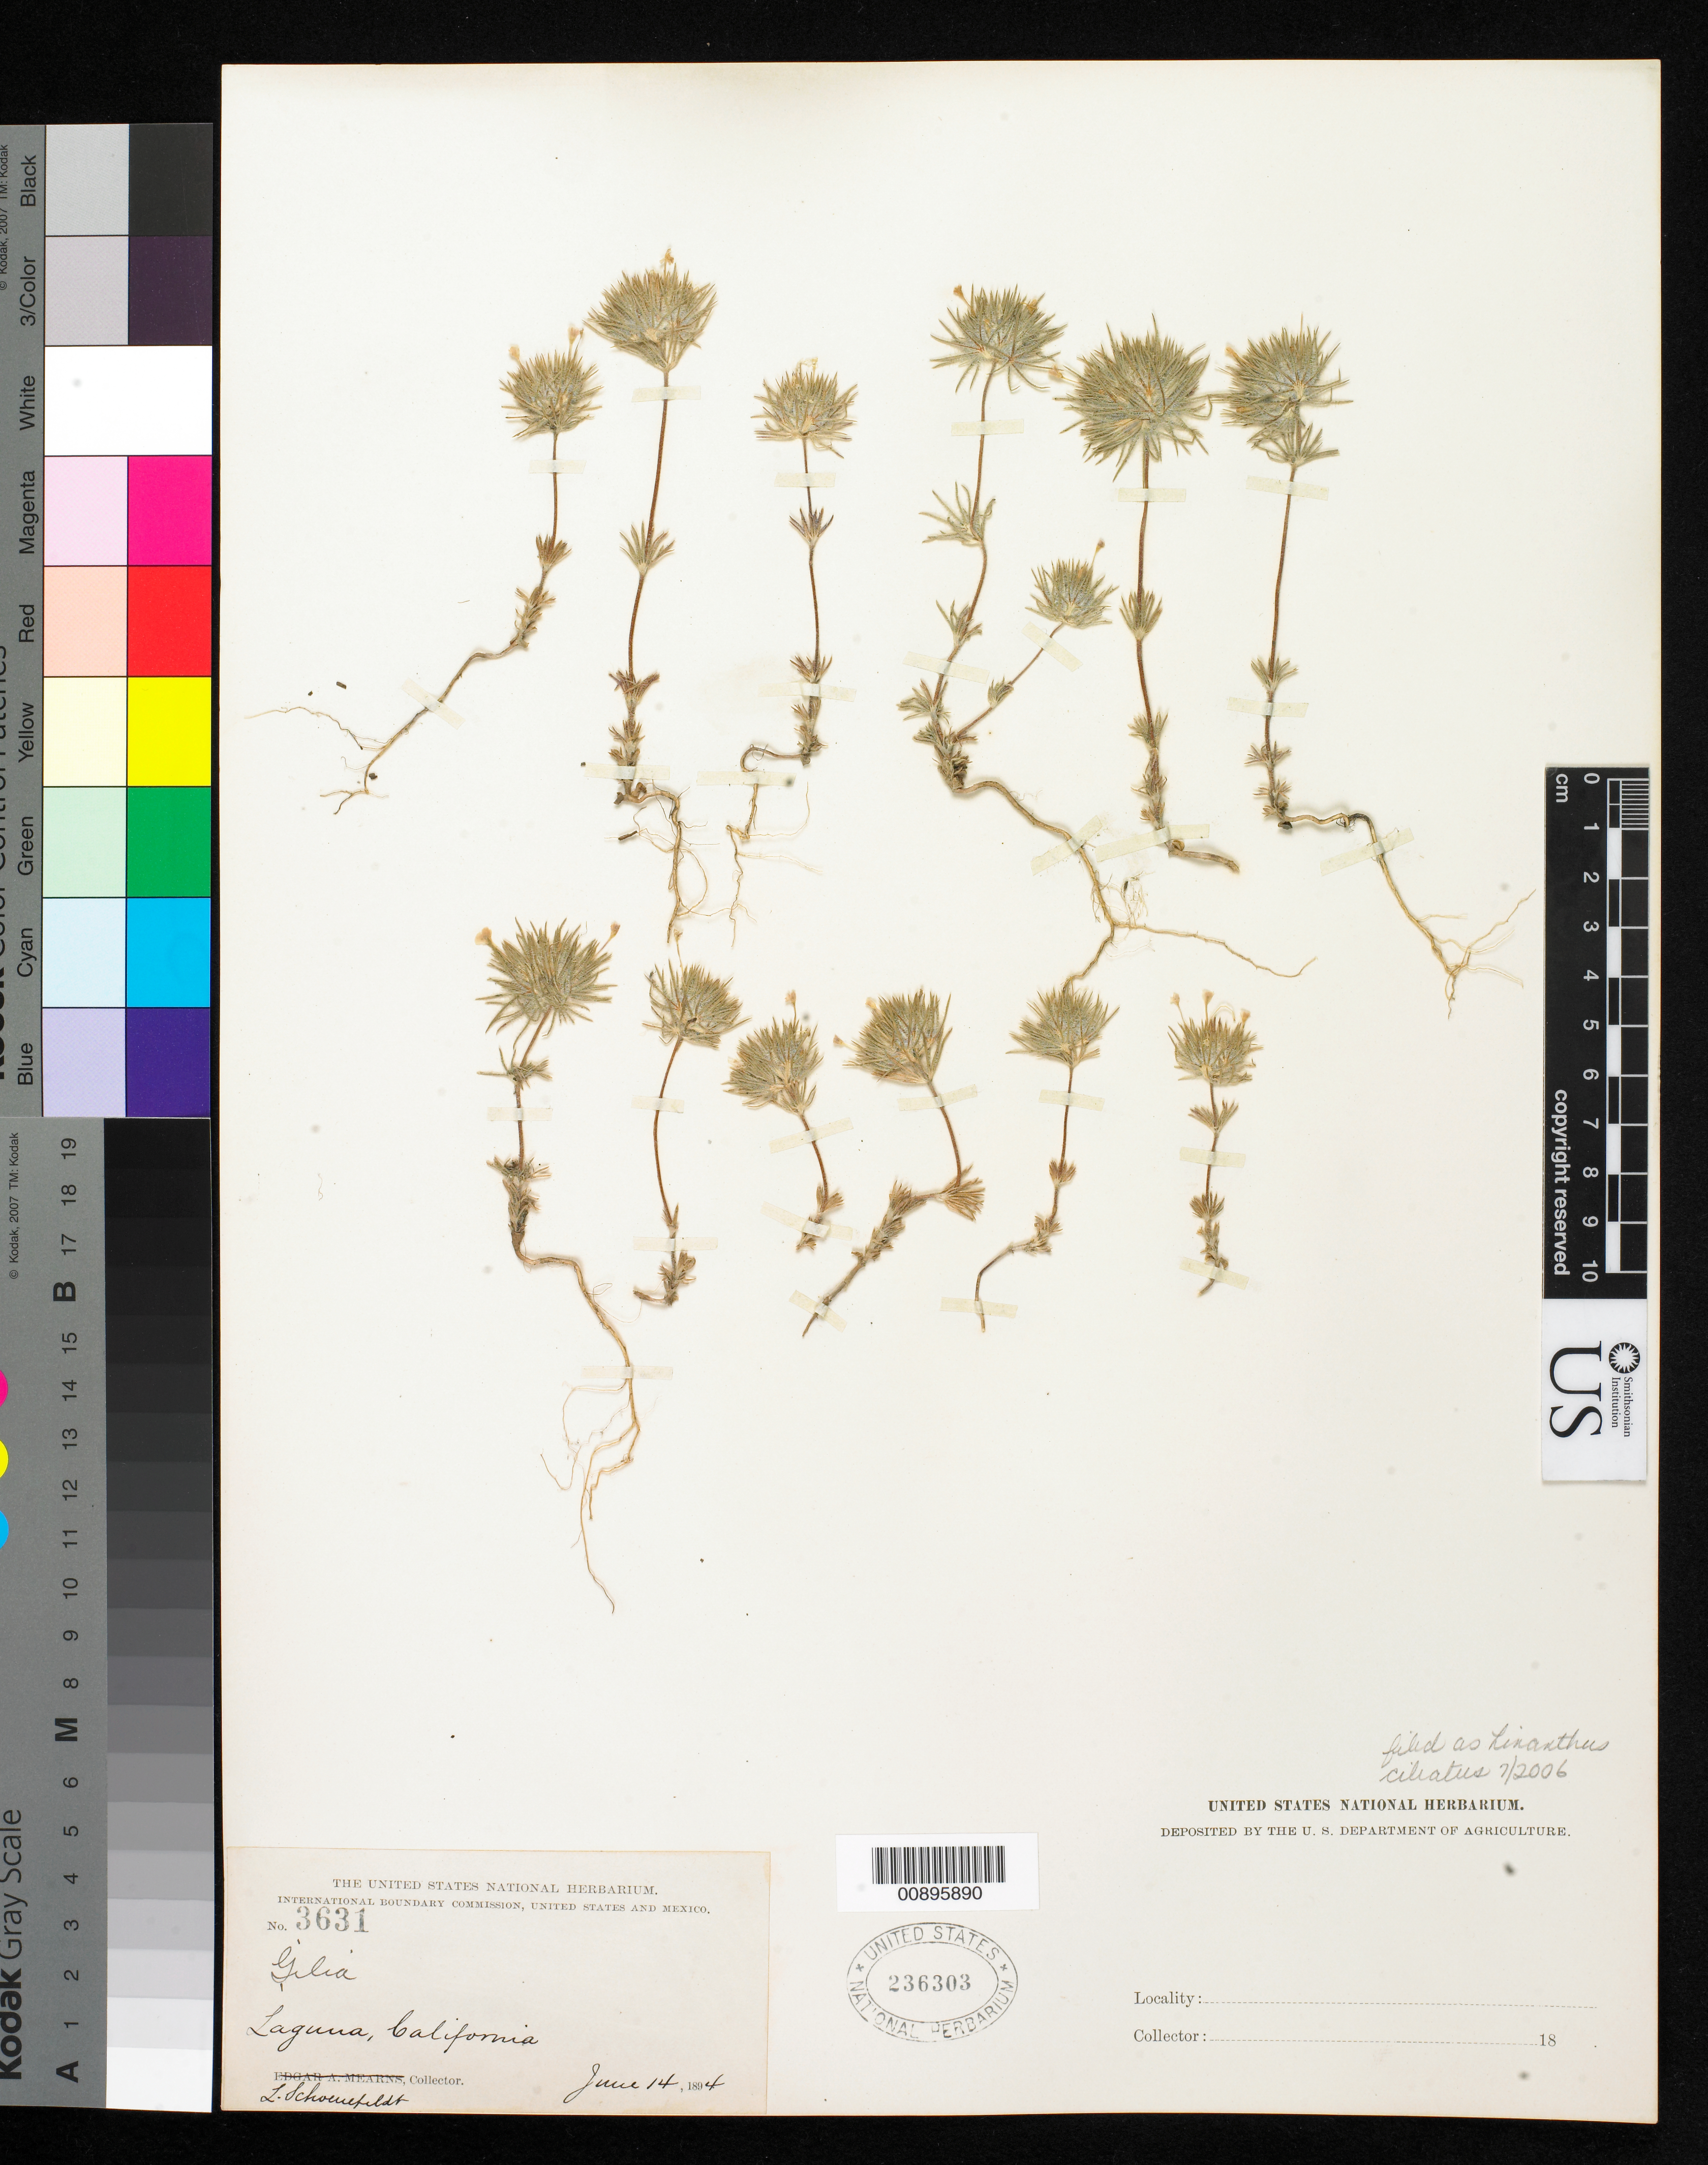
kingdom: Plantae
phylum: Tracheophyta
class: Magnoliopsida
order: Ericales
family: Polemoniaceae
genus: Leptosiphon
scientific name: Leptosiphon ciliatus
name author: (Benth.) Jeps.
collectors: L. Schoenfeldt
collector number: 3631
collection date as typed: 14 Jun 1894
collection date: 1894-06-14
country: United States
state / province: California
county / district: Orange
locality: Laguna, California.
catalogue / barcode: US 236303